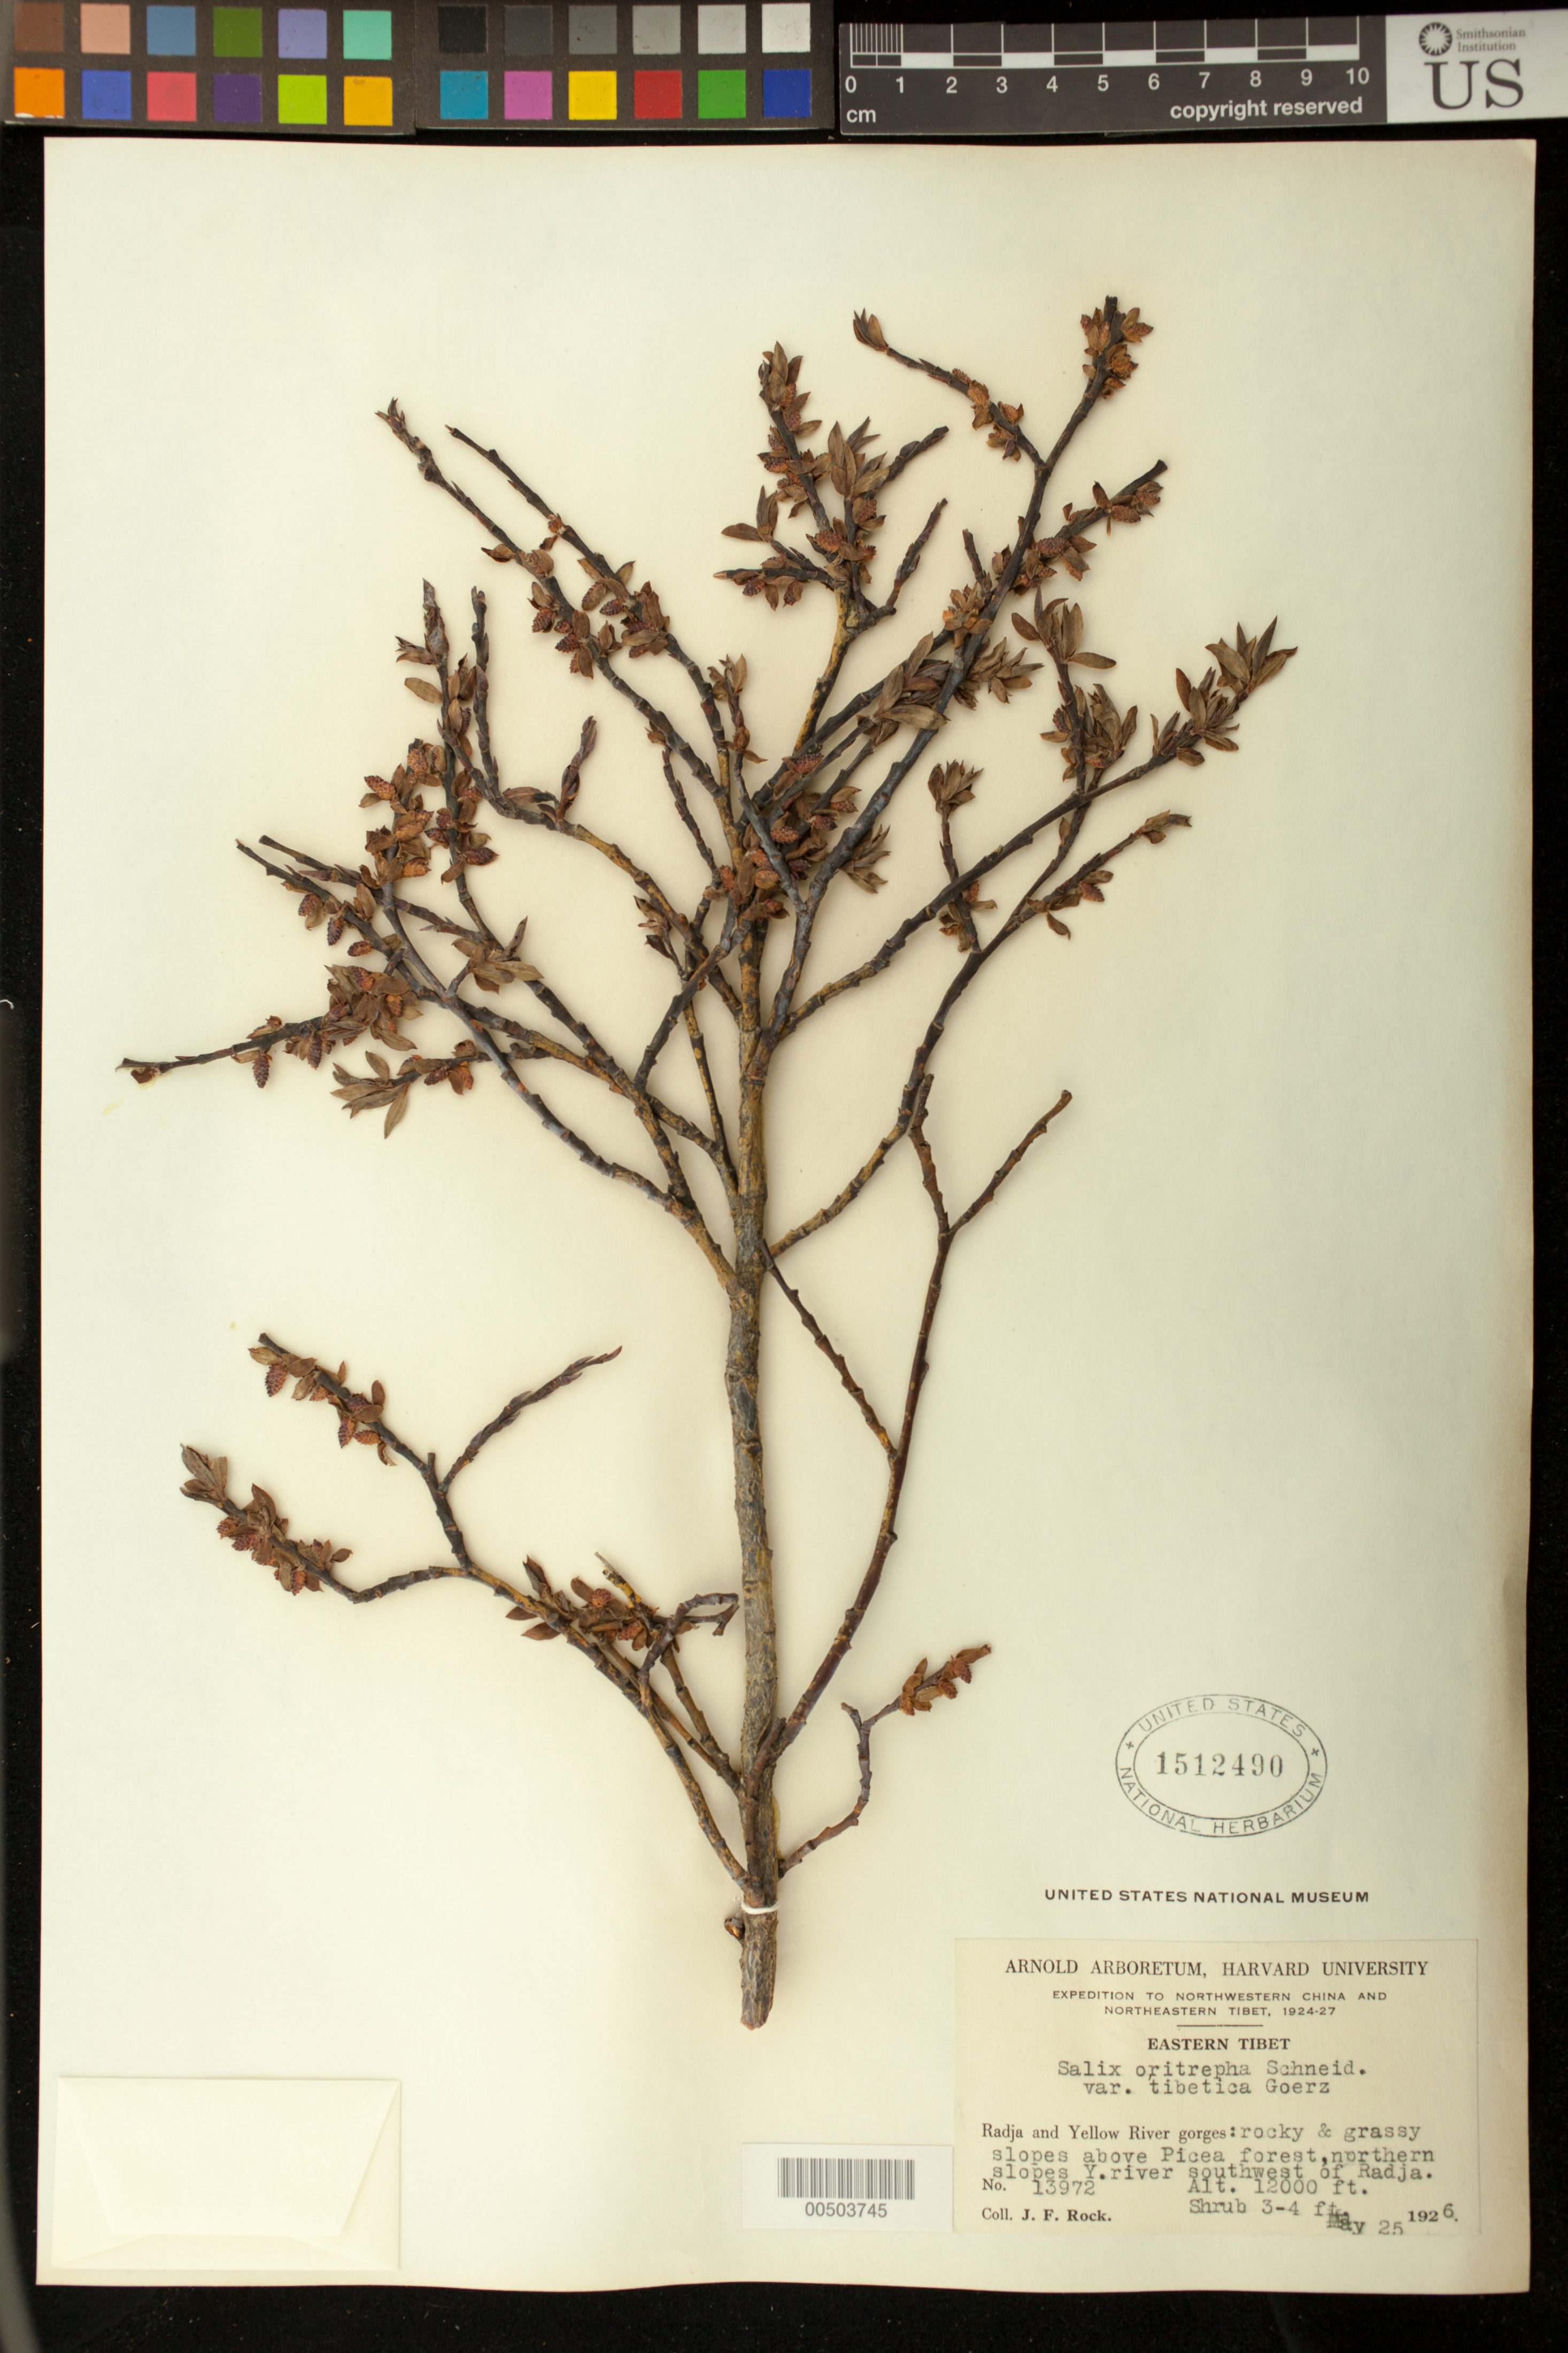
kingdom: Plantae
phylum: Tracheophyta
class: Magnoliopsida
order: Malpighiales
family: Salicaceae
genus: Salix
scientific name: Salix oritrepha var. tibetica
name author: Goerz in Rehder & Kobuski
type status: Syntype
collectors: J. F. Rock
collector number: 13972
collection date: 1926-05-25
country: China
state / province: Xizang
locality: Eastern Tibet. Radja and Yellow River gorges: northern slopes Y. river southwest of Radja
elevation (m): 3658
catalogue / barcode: US 1512490